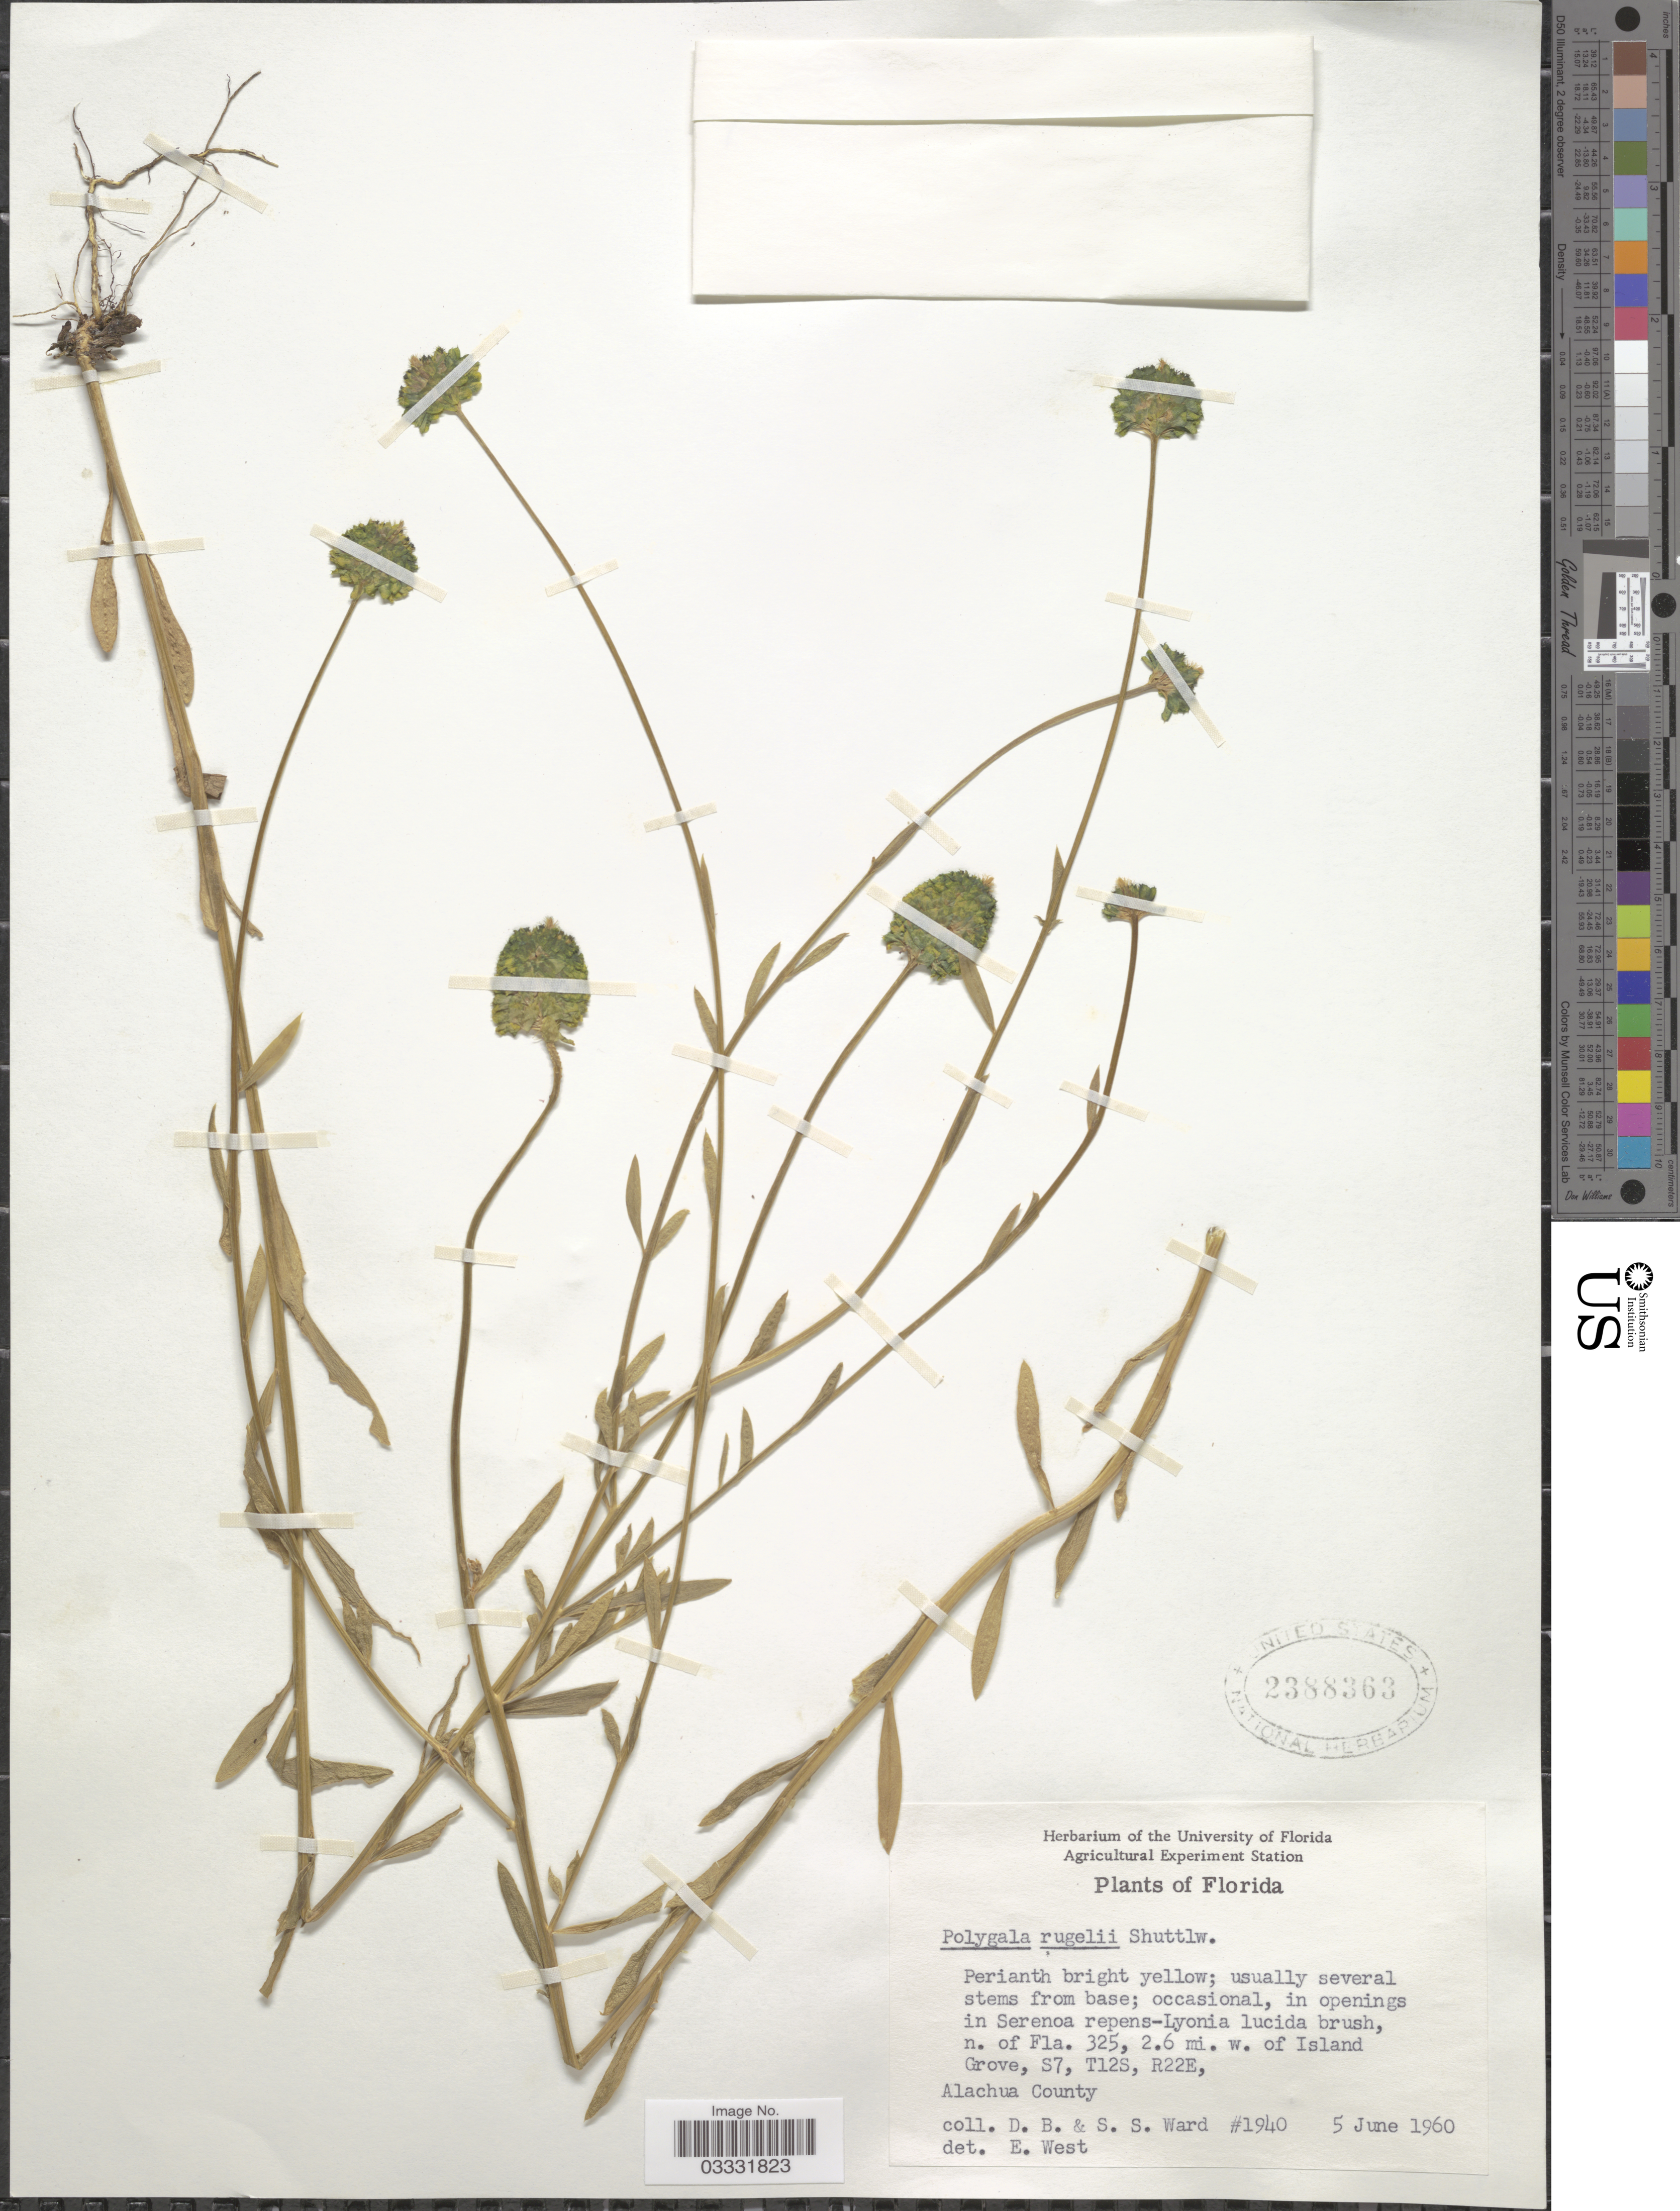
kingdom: Plantae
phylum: Tracheophyta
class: Magnoliopsida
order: Fabales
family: Polygalaceae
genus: Polygala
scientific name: Polygala rugelii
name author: Shuttlew. ex Chapm.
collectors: D. B. Ward & S. S. Ward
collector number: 1940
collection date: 1960-06-05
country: United States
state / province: Florida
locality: N. of Fla. 325, 2.6 mi. w. of Island Grove, S7, T12S, R22E, Alachua County.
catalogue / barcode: US 2388363